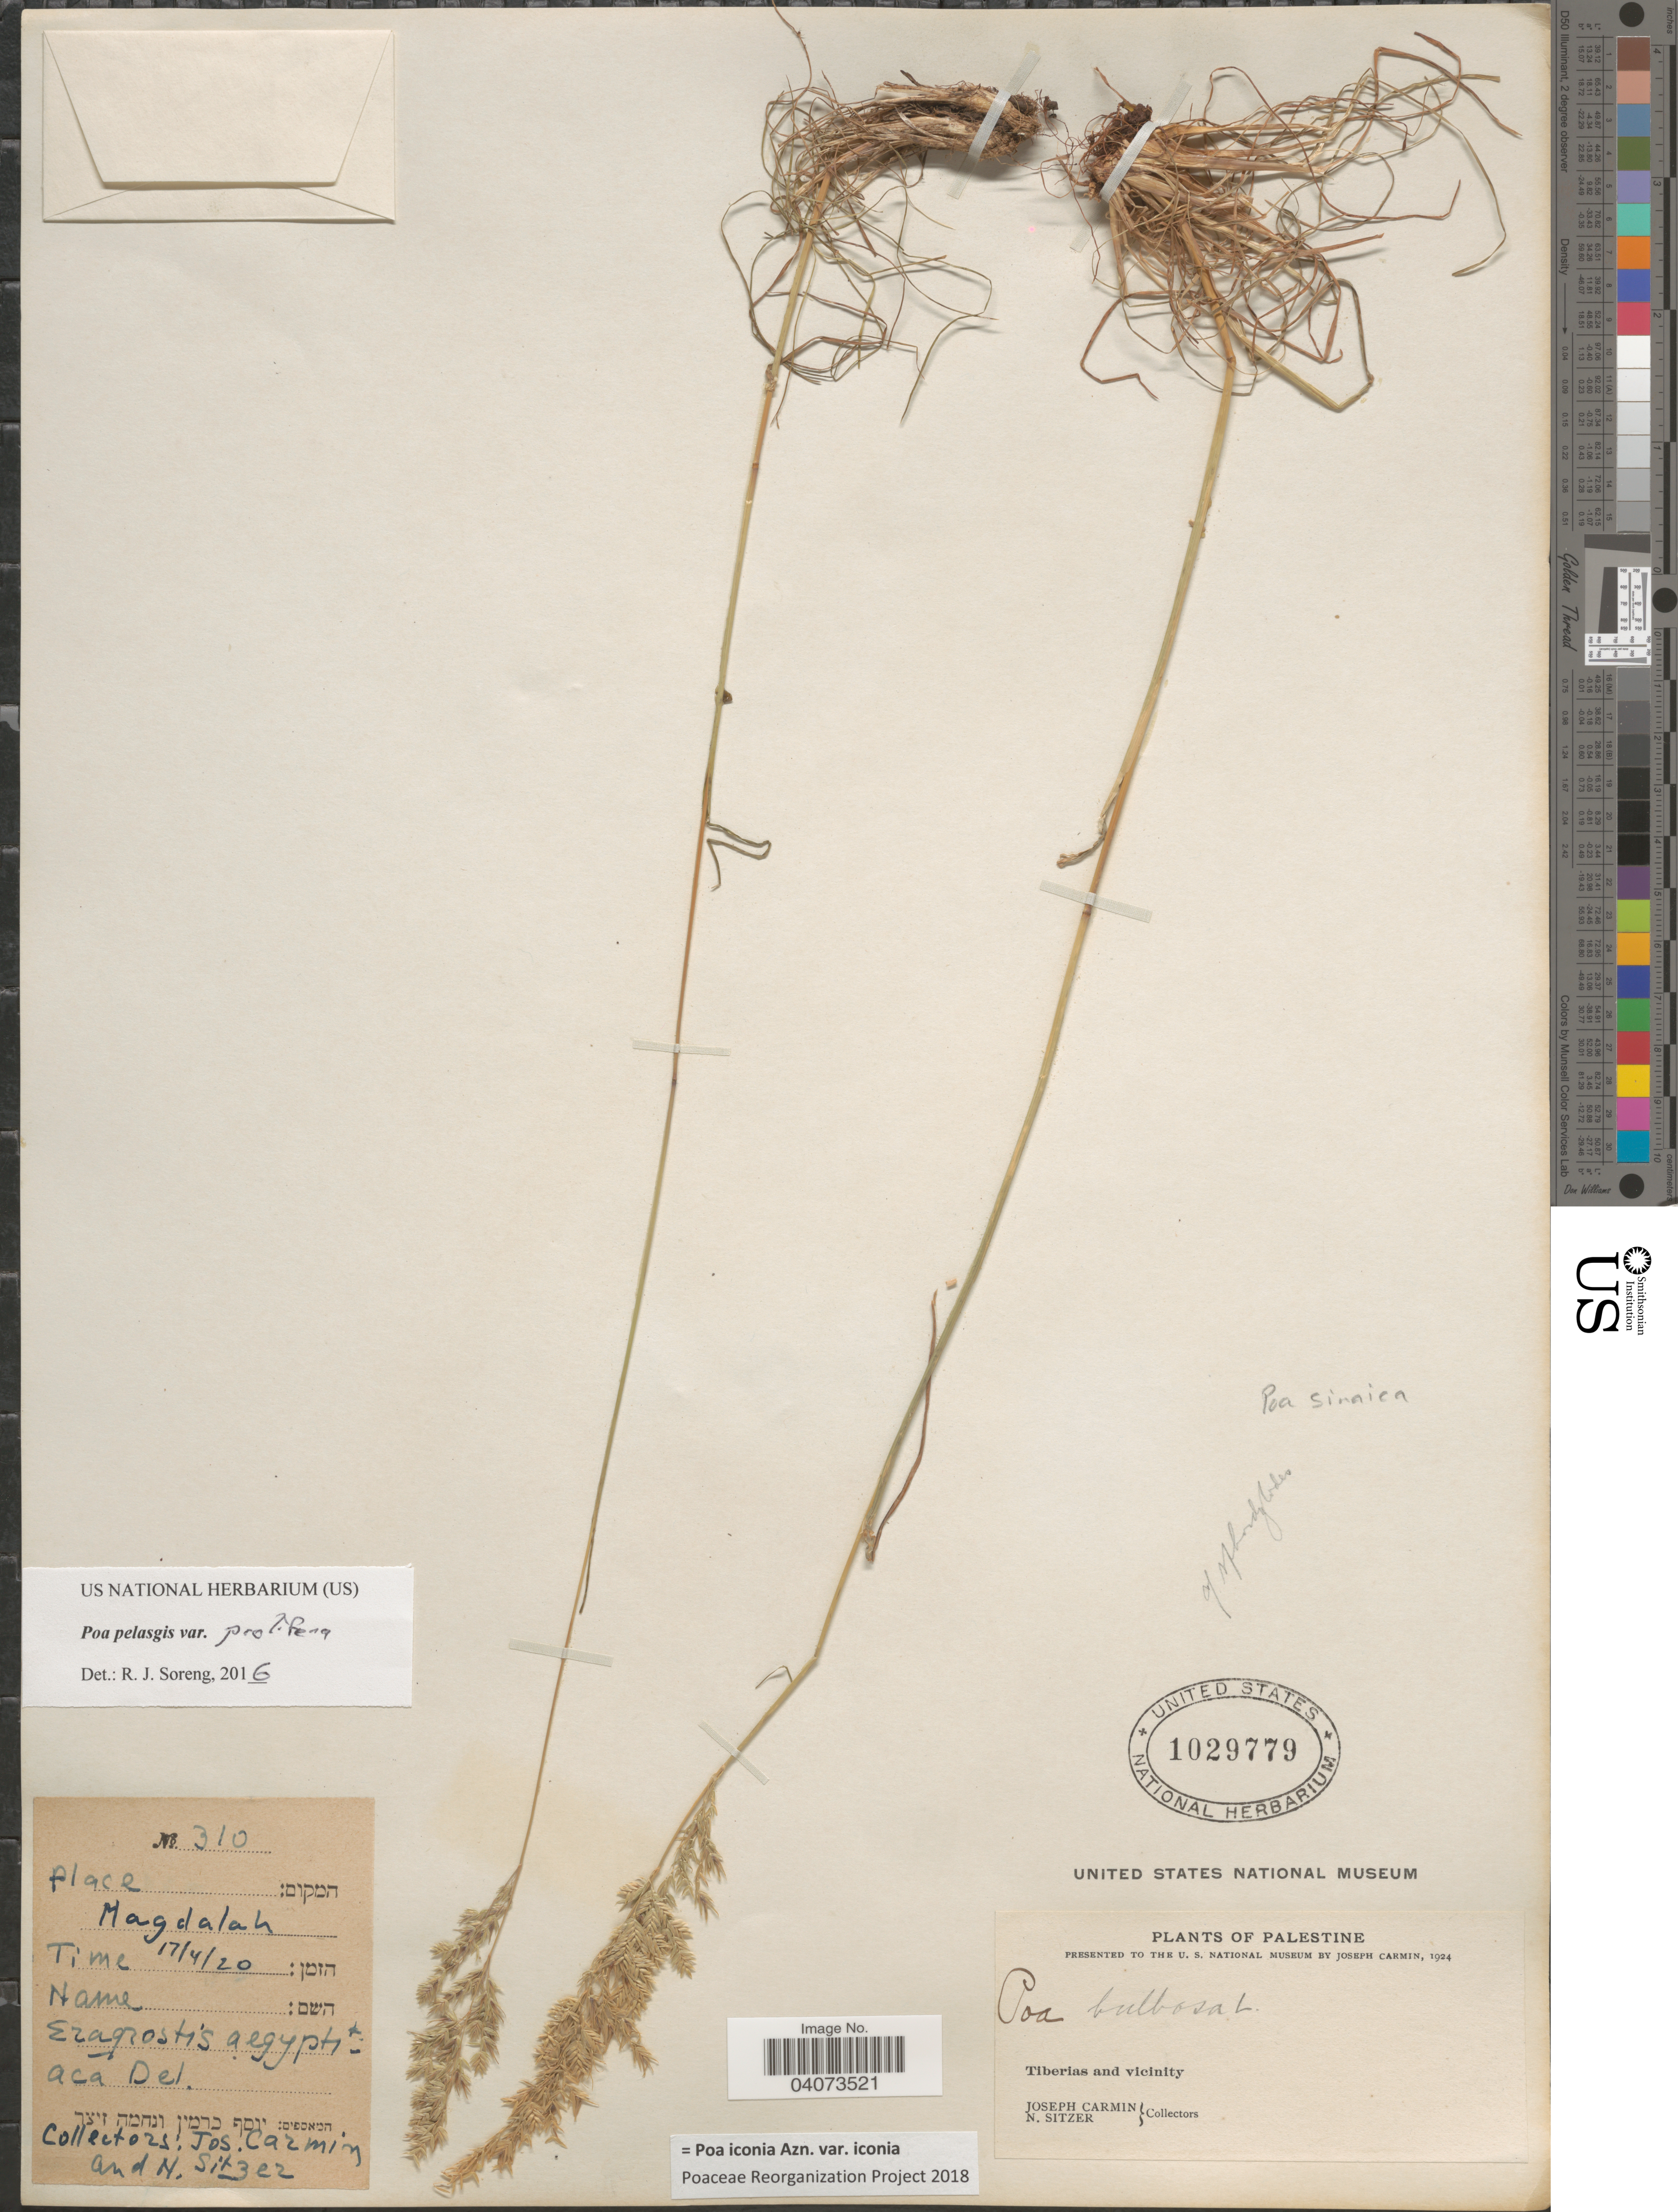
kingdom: Plantae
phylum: Tracheophyta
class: Liliopsida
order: Poales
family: Poaceae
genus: Poa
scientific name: Poa iconia var. iconia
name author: Azn.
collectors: J. Carmin & N. Sitzer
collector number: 310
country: Israel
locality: Palestine. Tiberias and vicinity. Magdalah.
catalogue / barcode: US 1029779